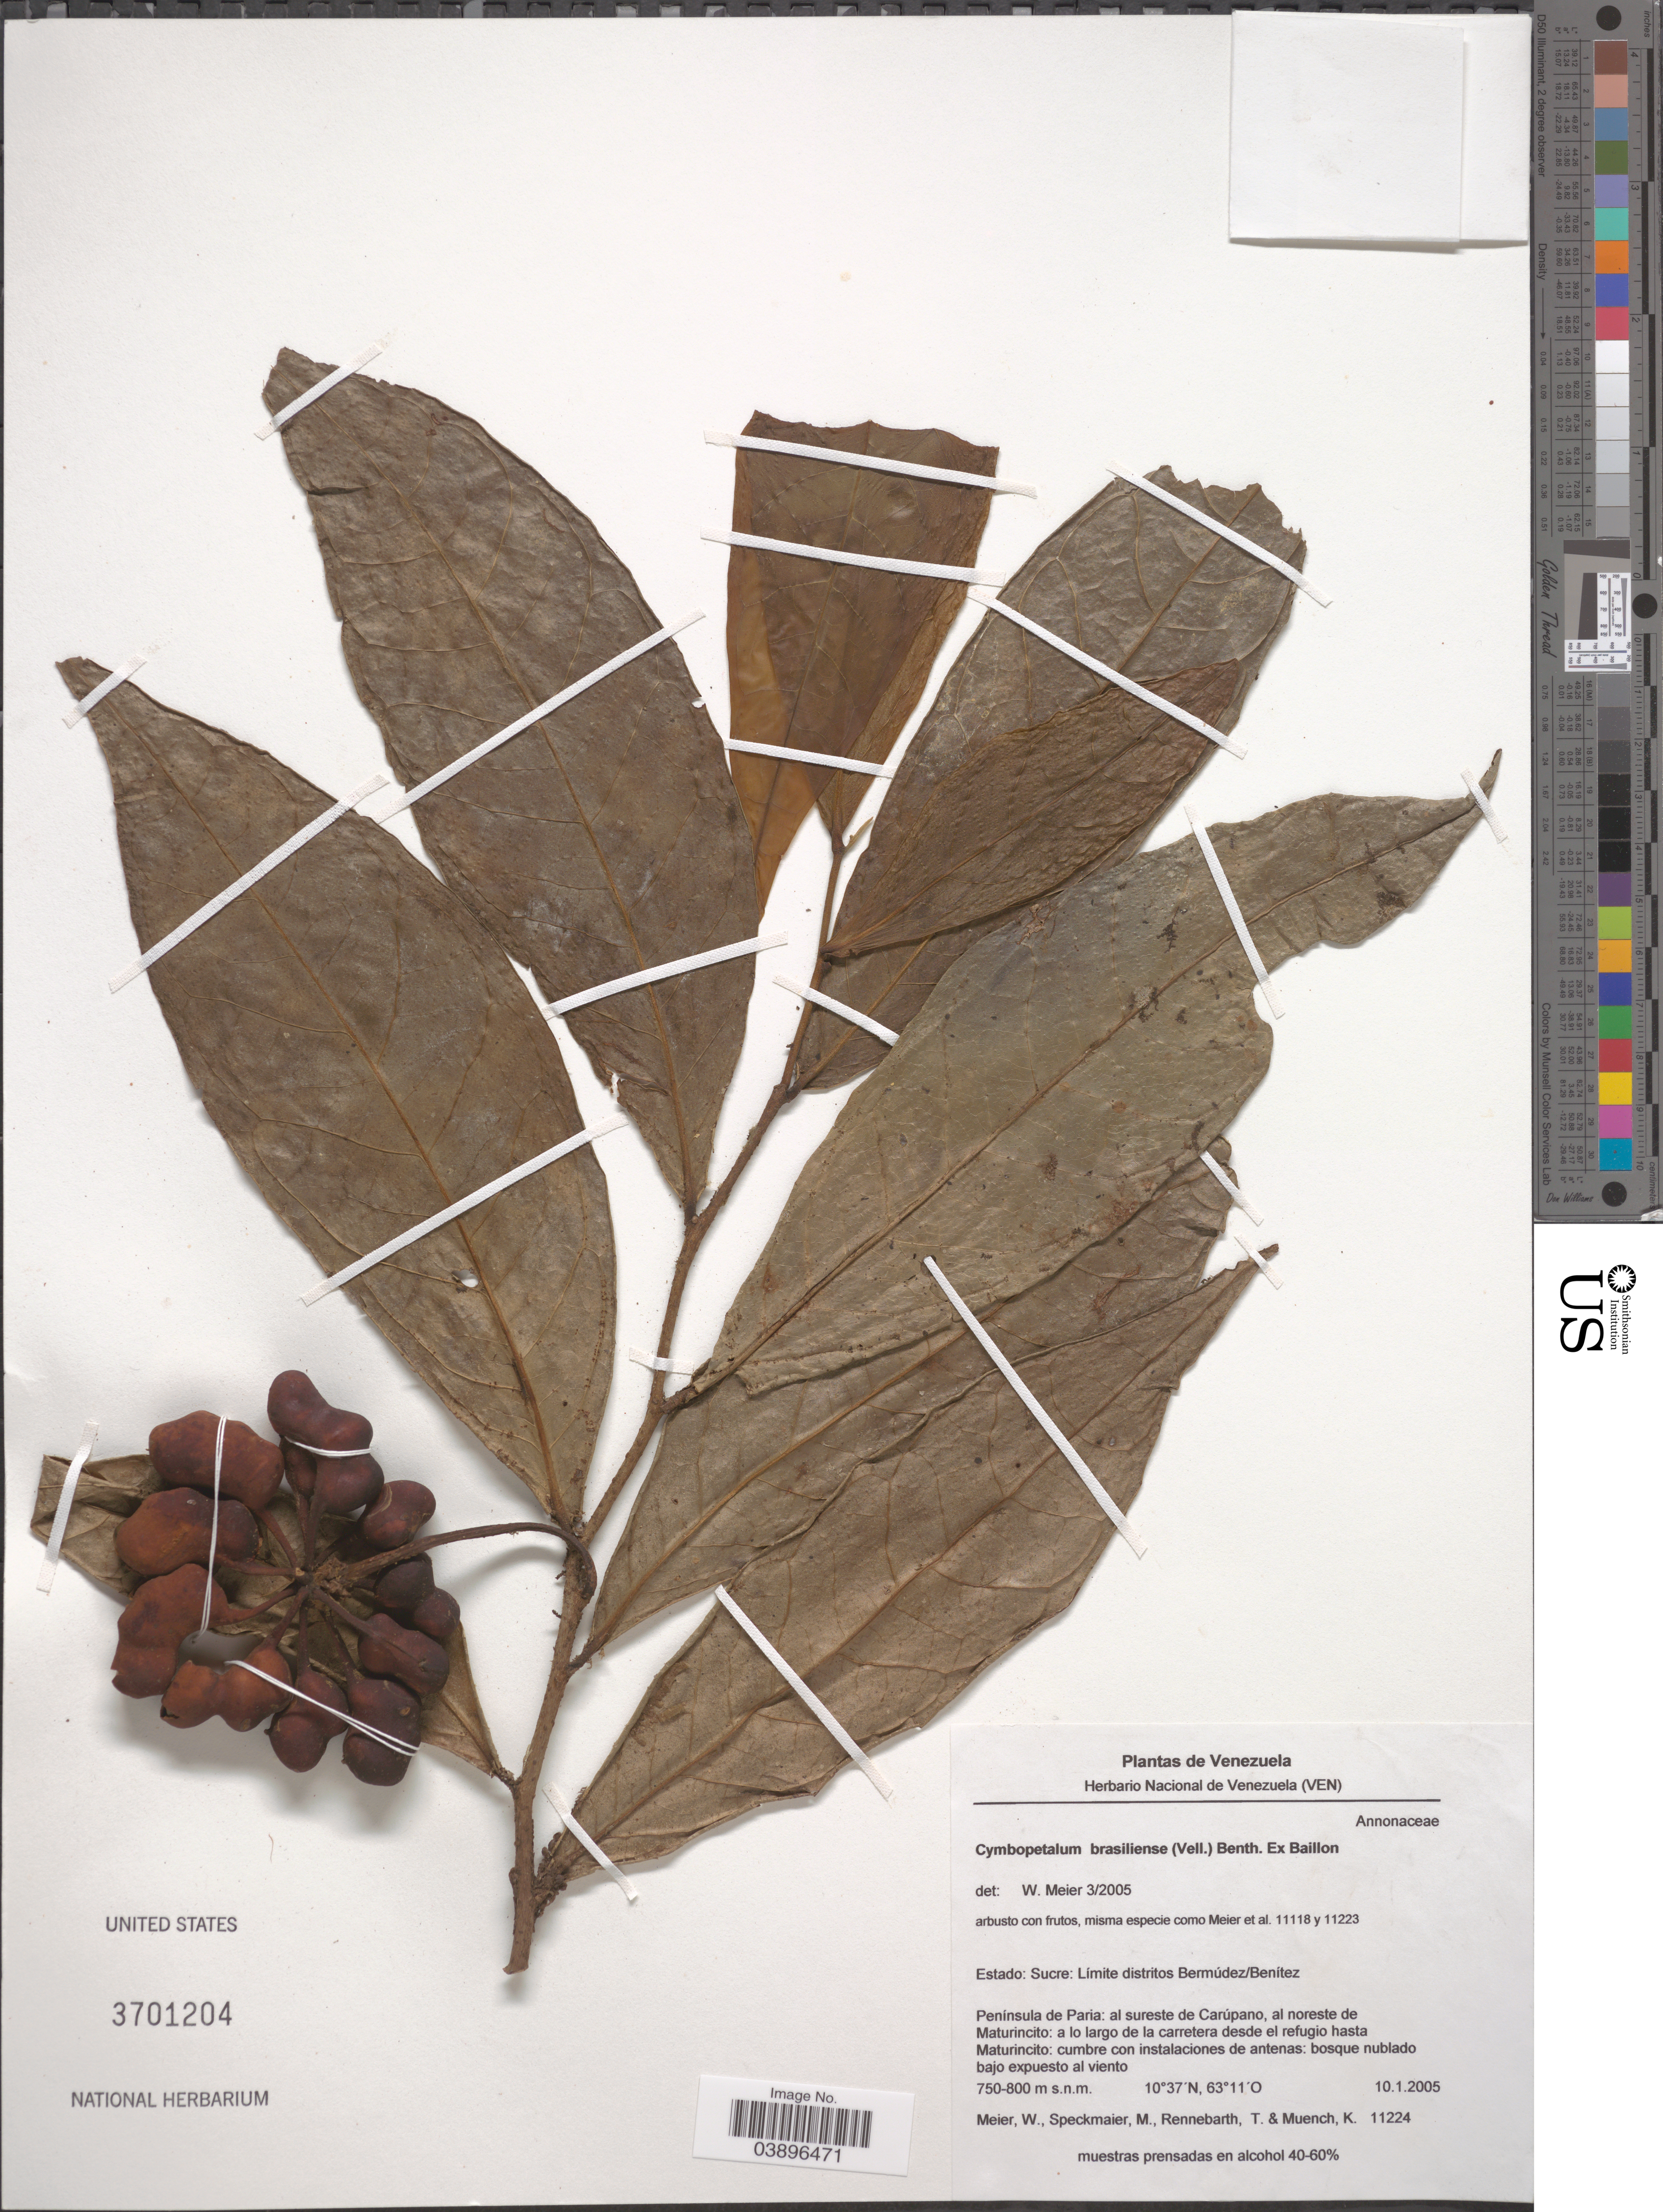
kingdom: Plantae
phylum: Tracheophyta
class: Magnoliopsida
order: Magnoliales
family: Annonaceae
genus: Cymbopetalum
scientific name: Cymbopetalum brasiliense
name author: (Vell.) Benth. ex Baill.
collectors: W. Meier, M. Speckmaier, T. Rennebarth & K. Muench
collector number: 11224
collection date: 2005-01-10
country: Venezuela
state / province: Sucre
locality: Límite distritos Bermúdez/ Benítez. Península de Paria: al sureste de Carúpano, al noreste de Maturincito; a lo largo de la carretera desde el refugio hasta Maturincito: cumbre con instalciones de antenas.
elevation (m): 750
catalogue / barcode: US 3701204